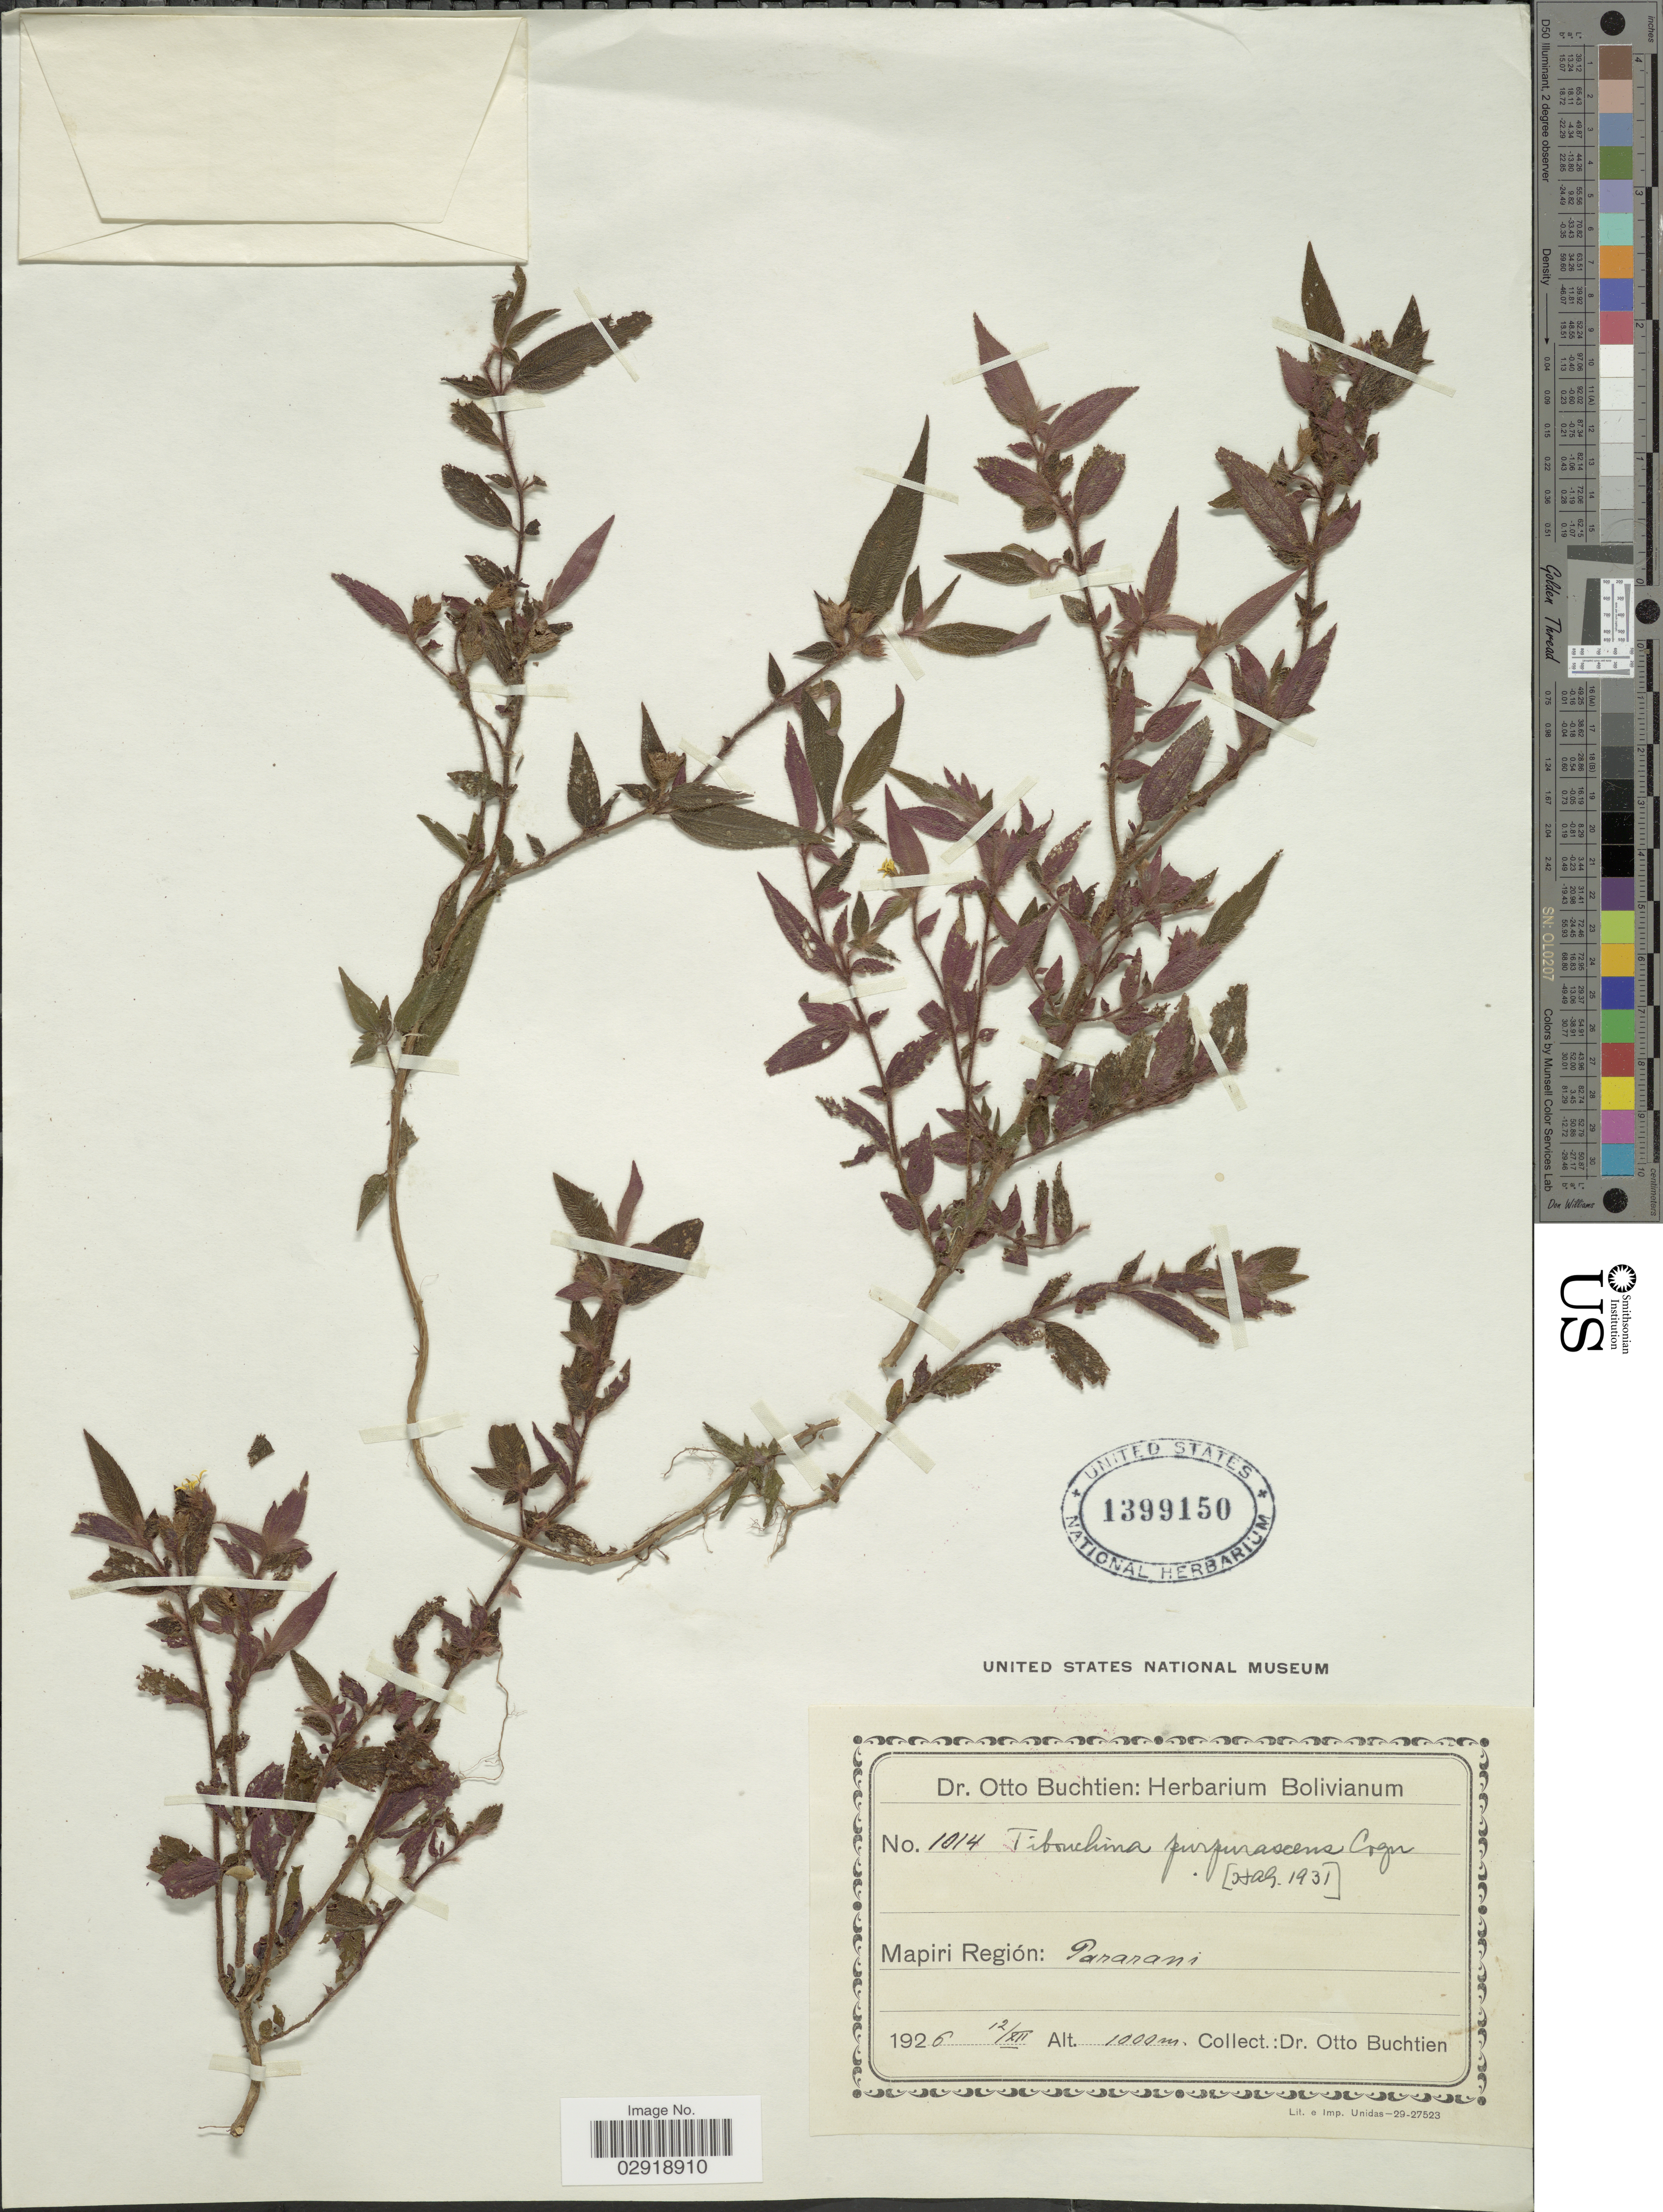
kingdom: Plantae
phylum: Tracheophyta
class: Magnoliopsida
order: Myrtales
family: Melastomataceae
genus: Chaetogastra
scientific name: Chaetogastra purpurascens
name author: (Cogn.) P.J.F. Guim. & Michelang.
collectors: O. Buchtien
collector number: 1014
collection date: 1926-12-12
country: Bolivia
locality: Mapiri Regió: Pararani.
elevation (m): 1000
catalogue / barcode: US 1399150